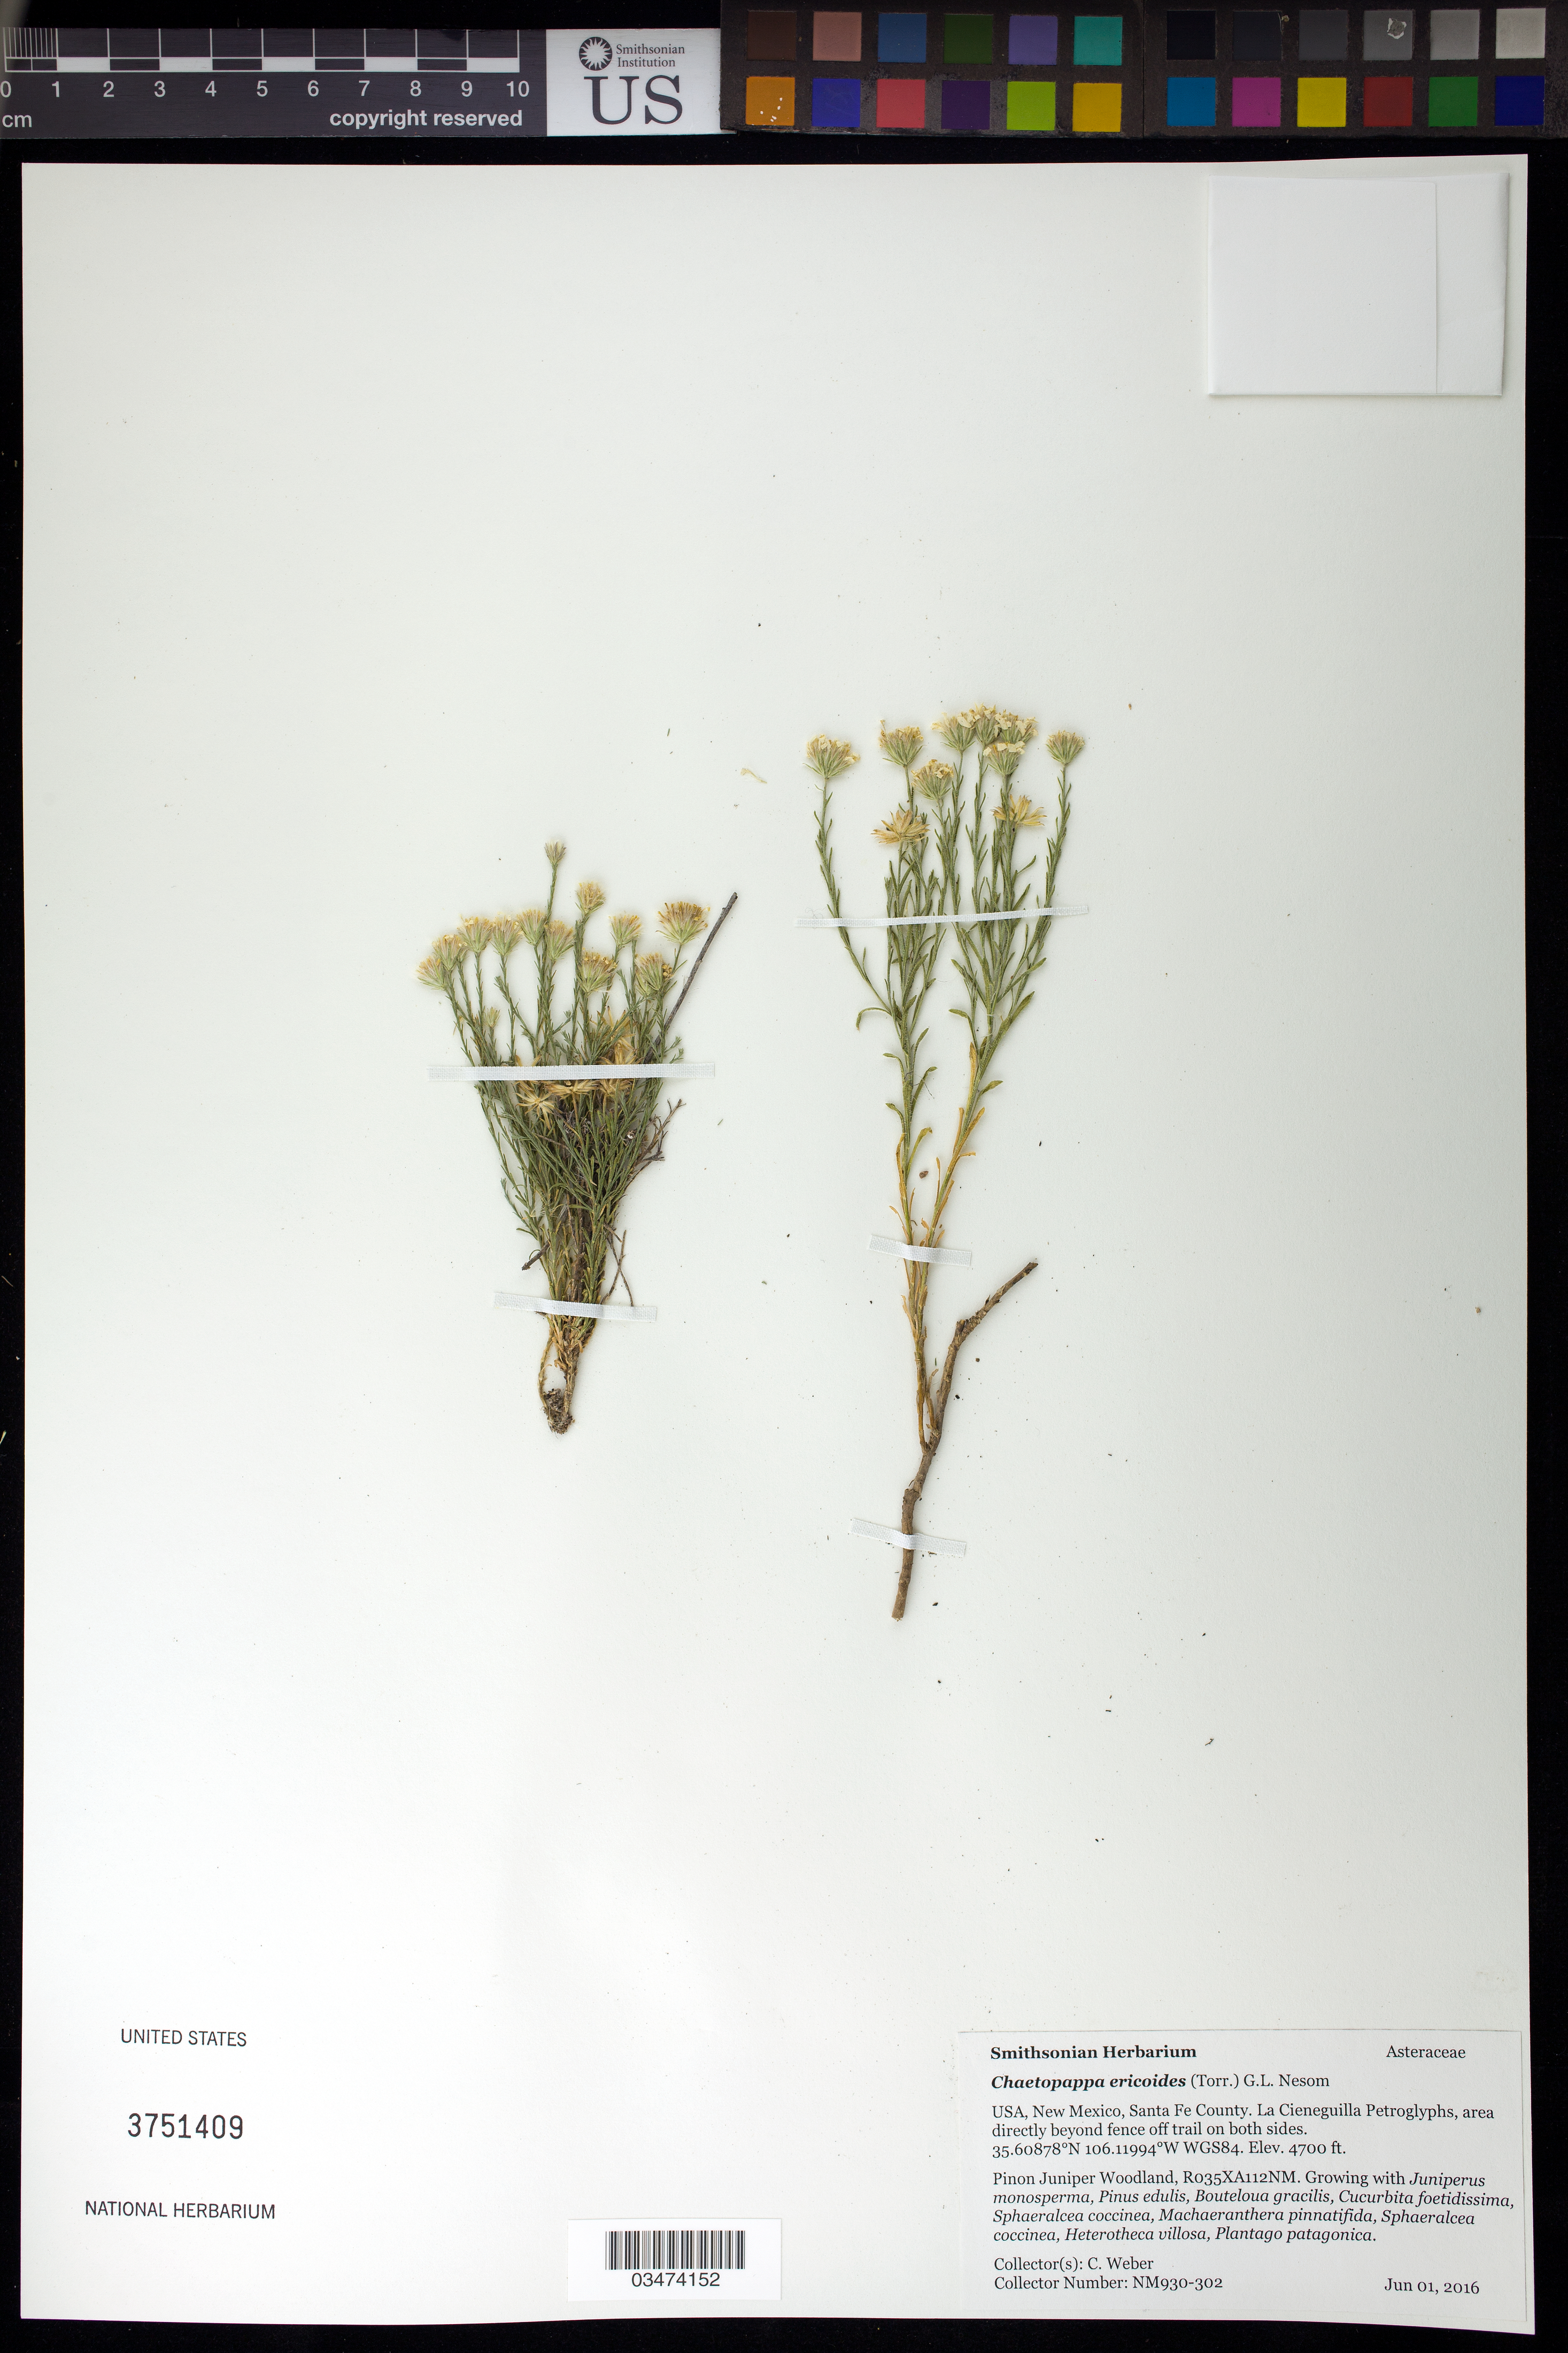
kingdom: Plantae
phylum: Tracheophyta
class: Magnoliopsida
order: Asterales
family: Asteraceae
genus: Chaetopappa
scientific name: Chaetopappa ericoides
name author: (Torr.) G.L. Nesom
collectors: C. Weber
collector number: NM930-302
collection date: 2016-06-01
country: United States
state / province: New Mexico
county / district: Santa Fe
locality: La Cieneguilla Petroglyphs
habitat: Pinon Juniper woodland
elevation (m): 1433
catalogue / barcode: US 3751409